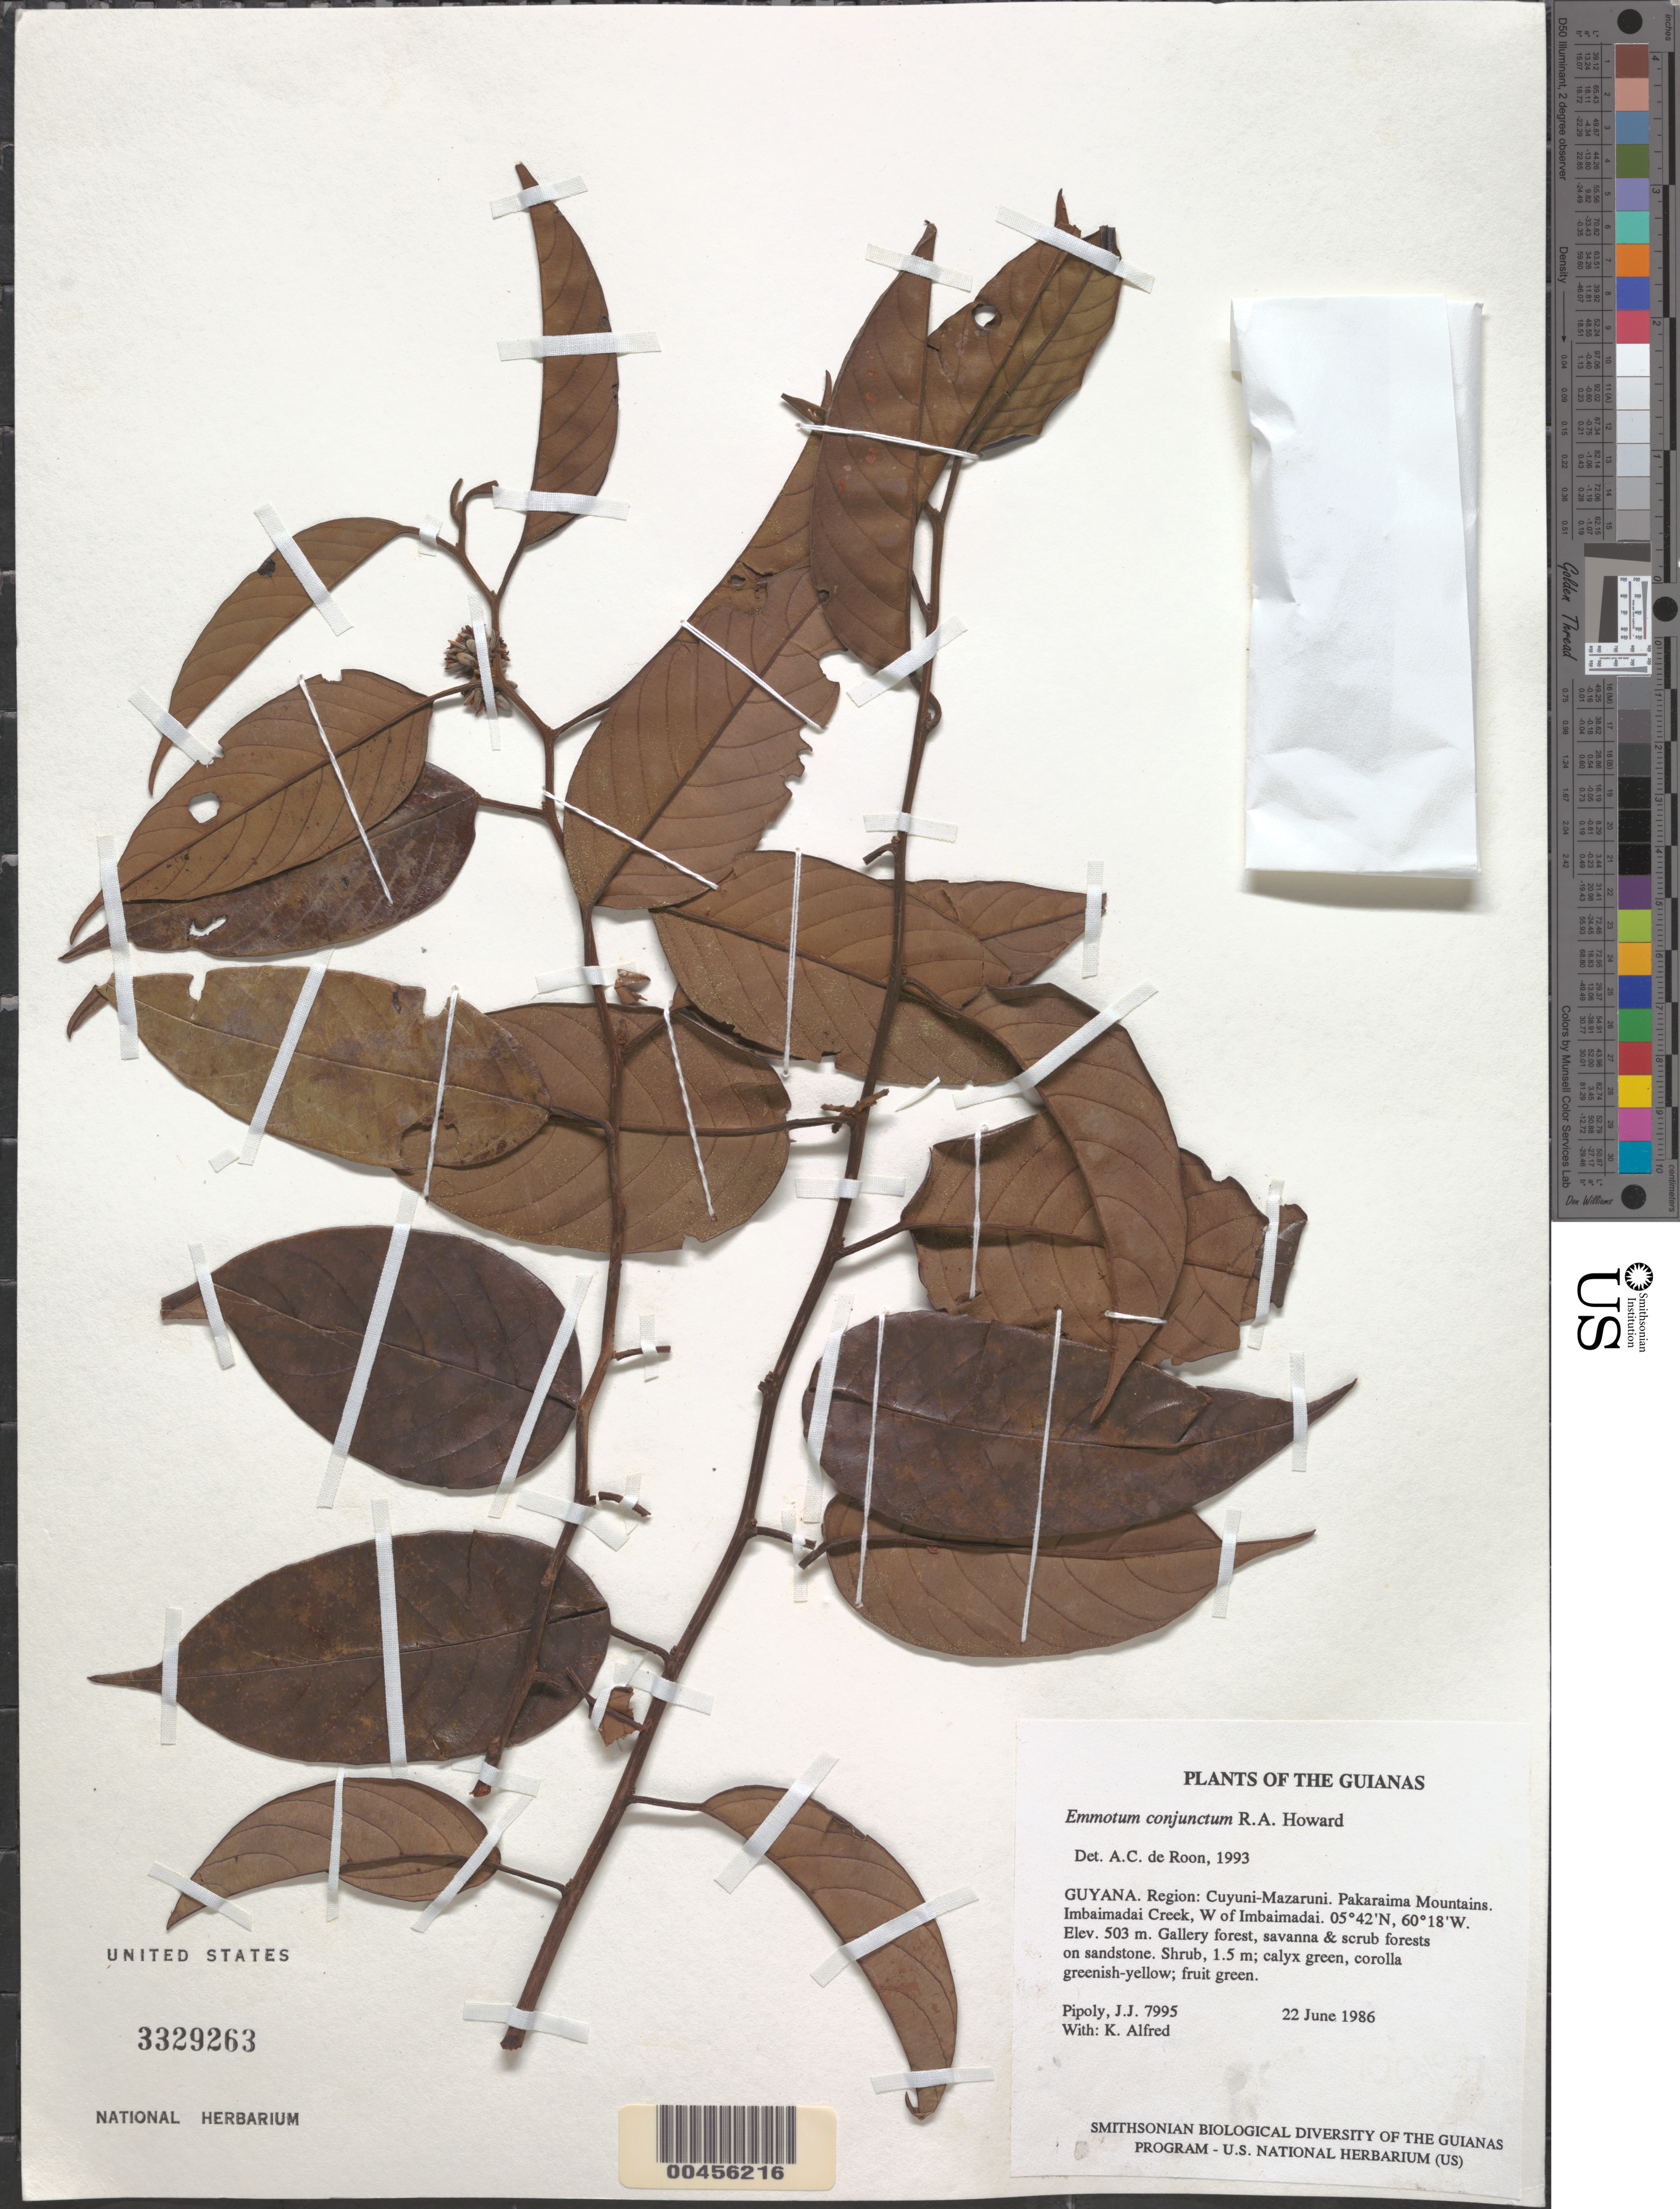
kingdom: Plantae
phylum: Tracheophyta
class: Magnoliopsida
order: Metteniusales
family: Metteniusaceae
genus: Emmotum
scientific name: Emmotum conjunctum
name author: R.A. Howard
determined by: de Roon, A. C.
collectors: J. J. Pipoly & K. Alfred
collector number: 7995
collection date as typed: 22 June 1986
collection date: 1986-06-22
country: Guyana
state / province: Cuyuni-Mazaruni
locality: Pakaraima Mts. Imbaimadai Creek, W of Imbaimadai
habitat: Gallery forest, savanna and scrub forests on sandstone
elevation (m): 503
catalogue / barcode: US 3329263